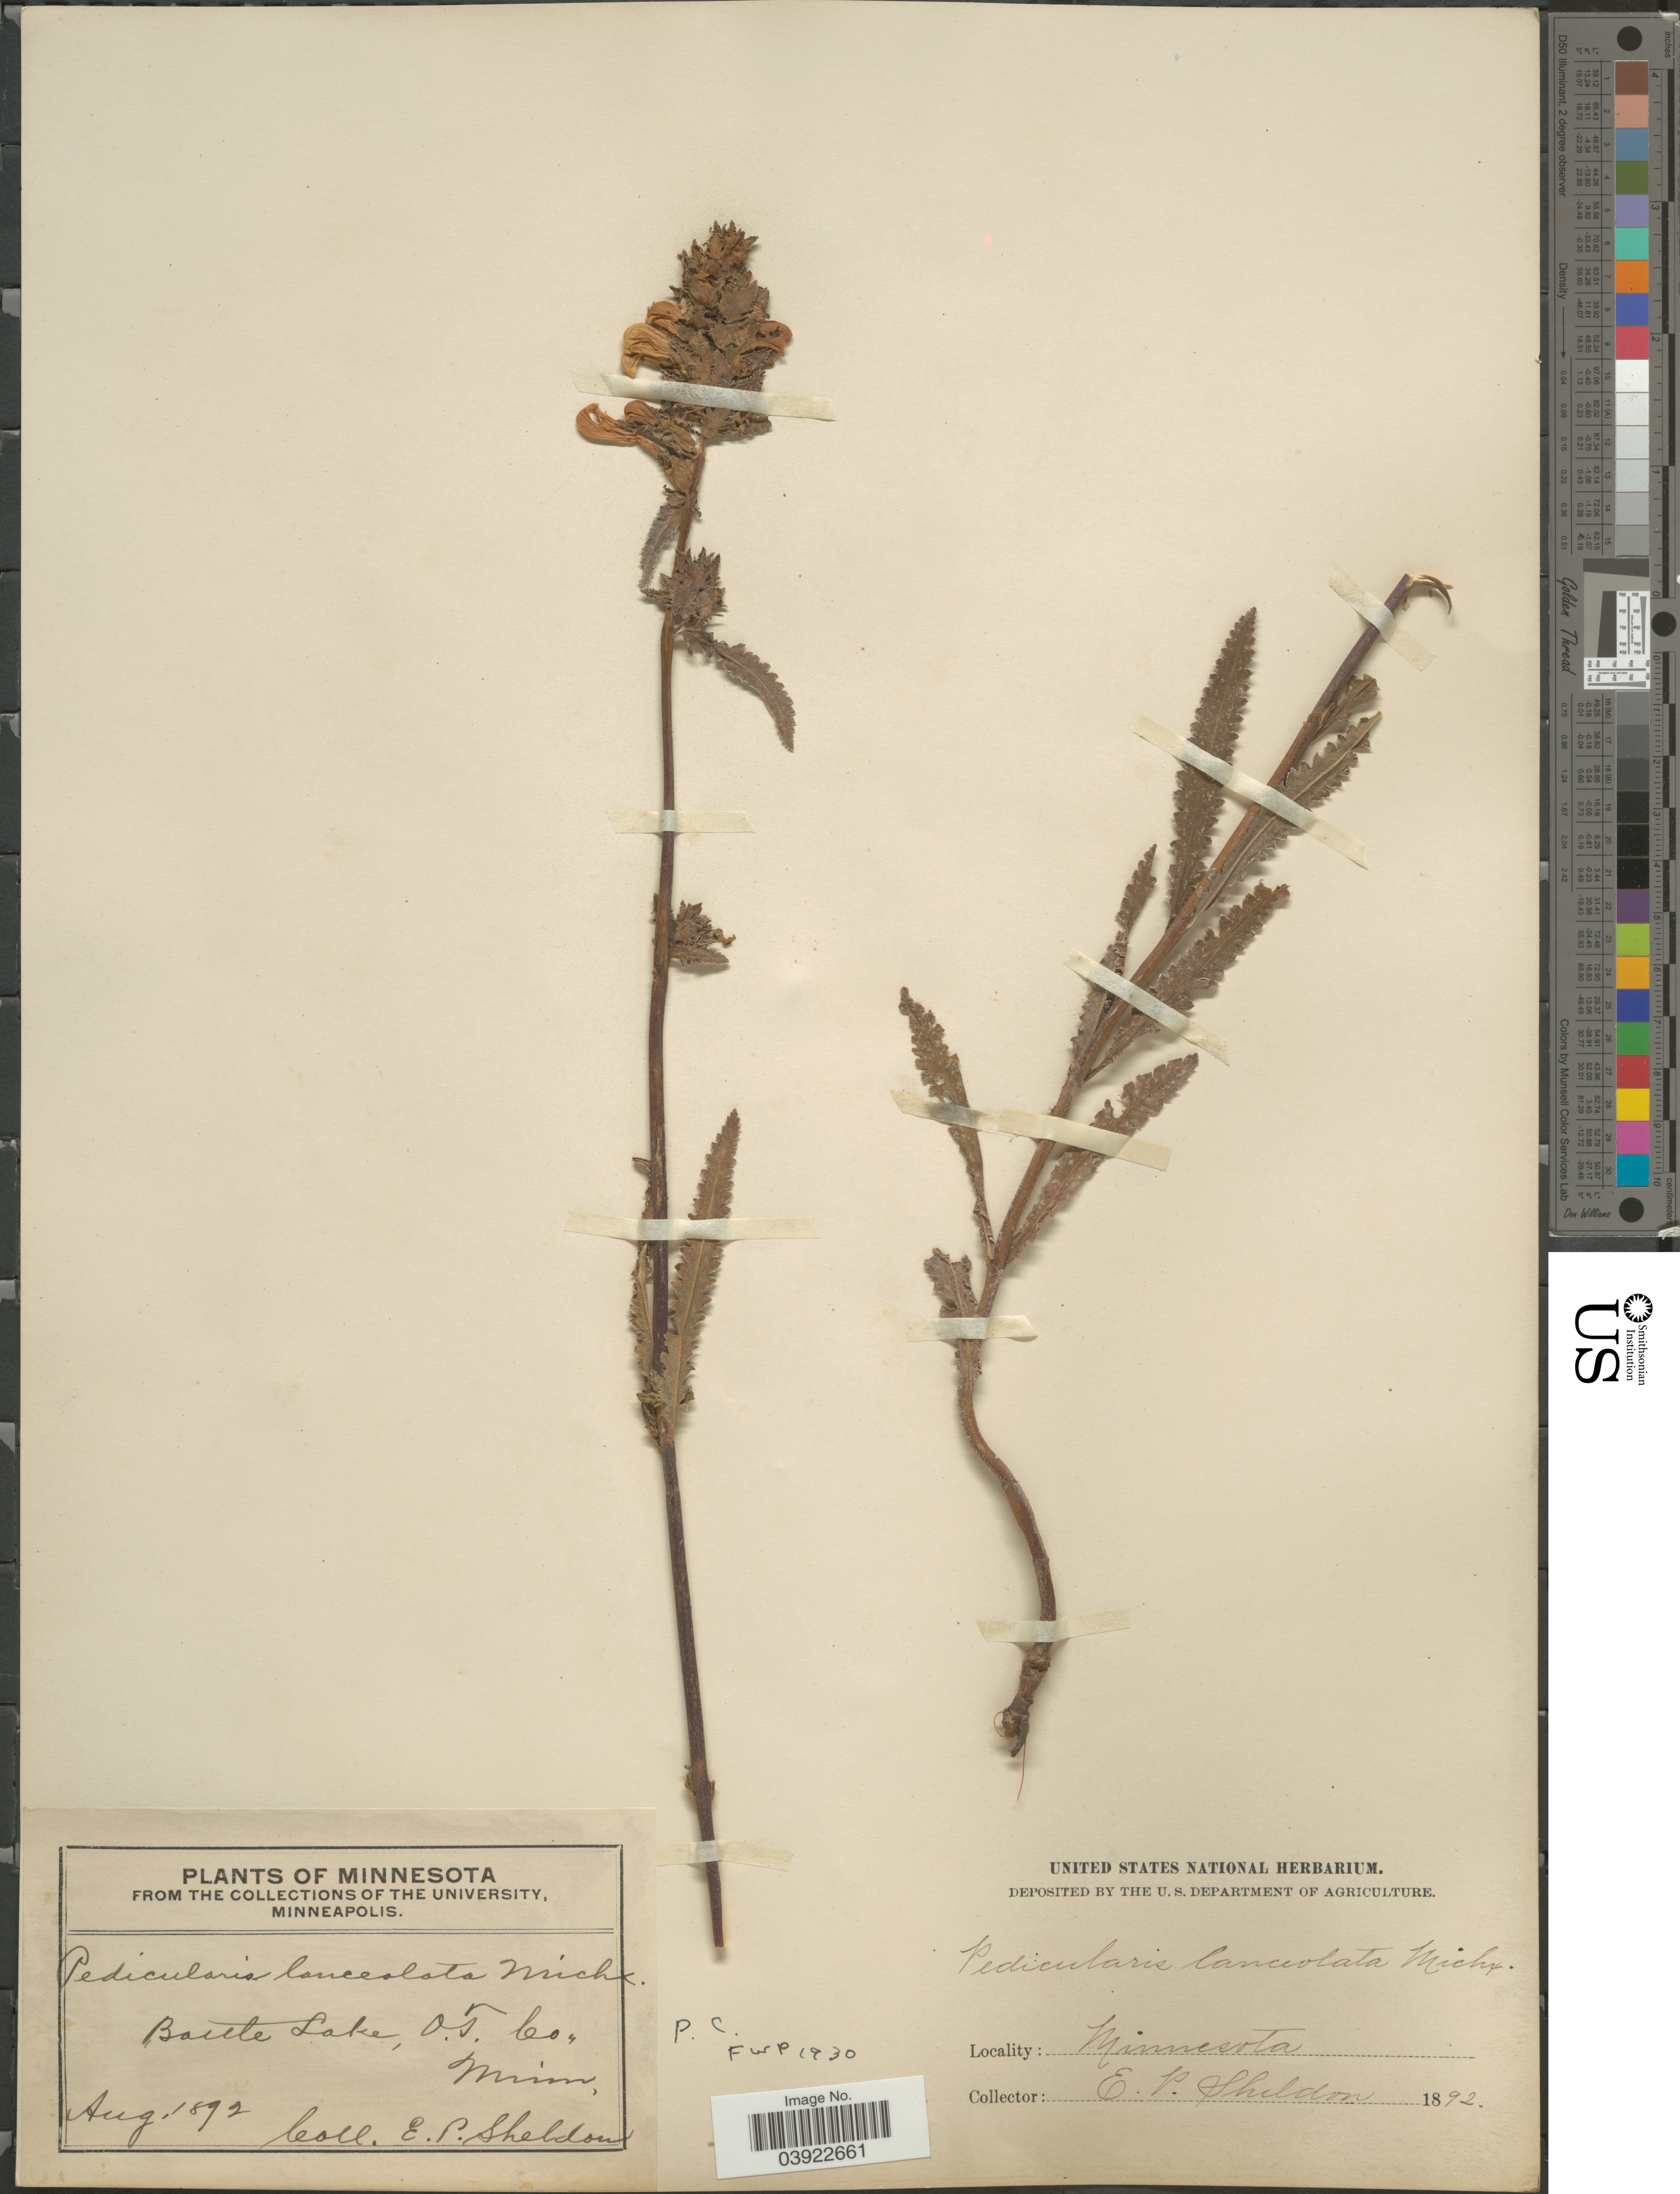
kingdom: Plantae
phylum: Tracheophyta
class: Magnoliopsida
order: Lamiales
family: Orobanchaceae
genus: Pedicularis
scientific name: Pedicularis lanceolata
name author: Michx.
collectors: E. P. Sheldon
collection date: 1892-08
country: United States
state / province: Minnesota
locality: Battle Lake, O.T. Co.